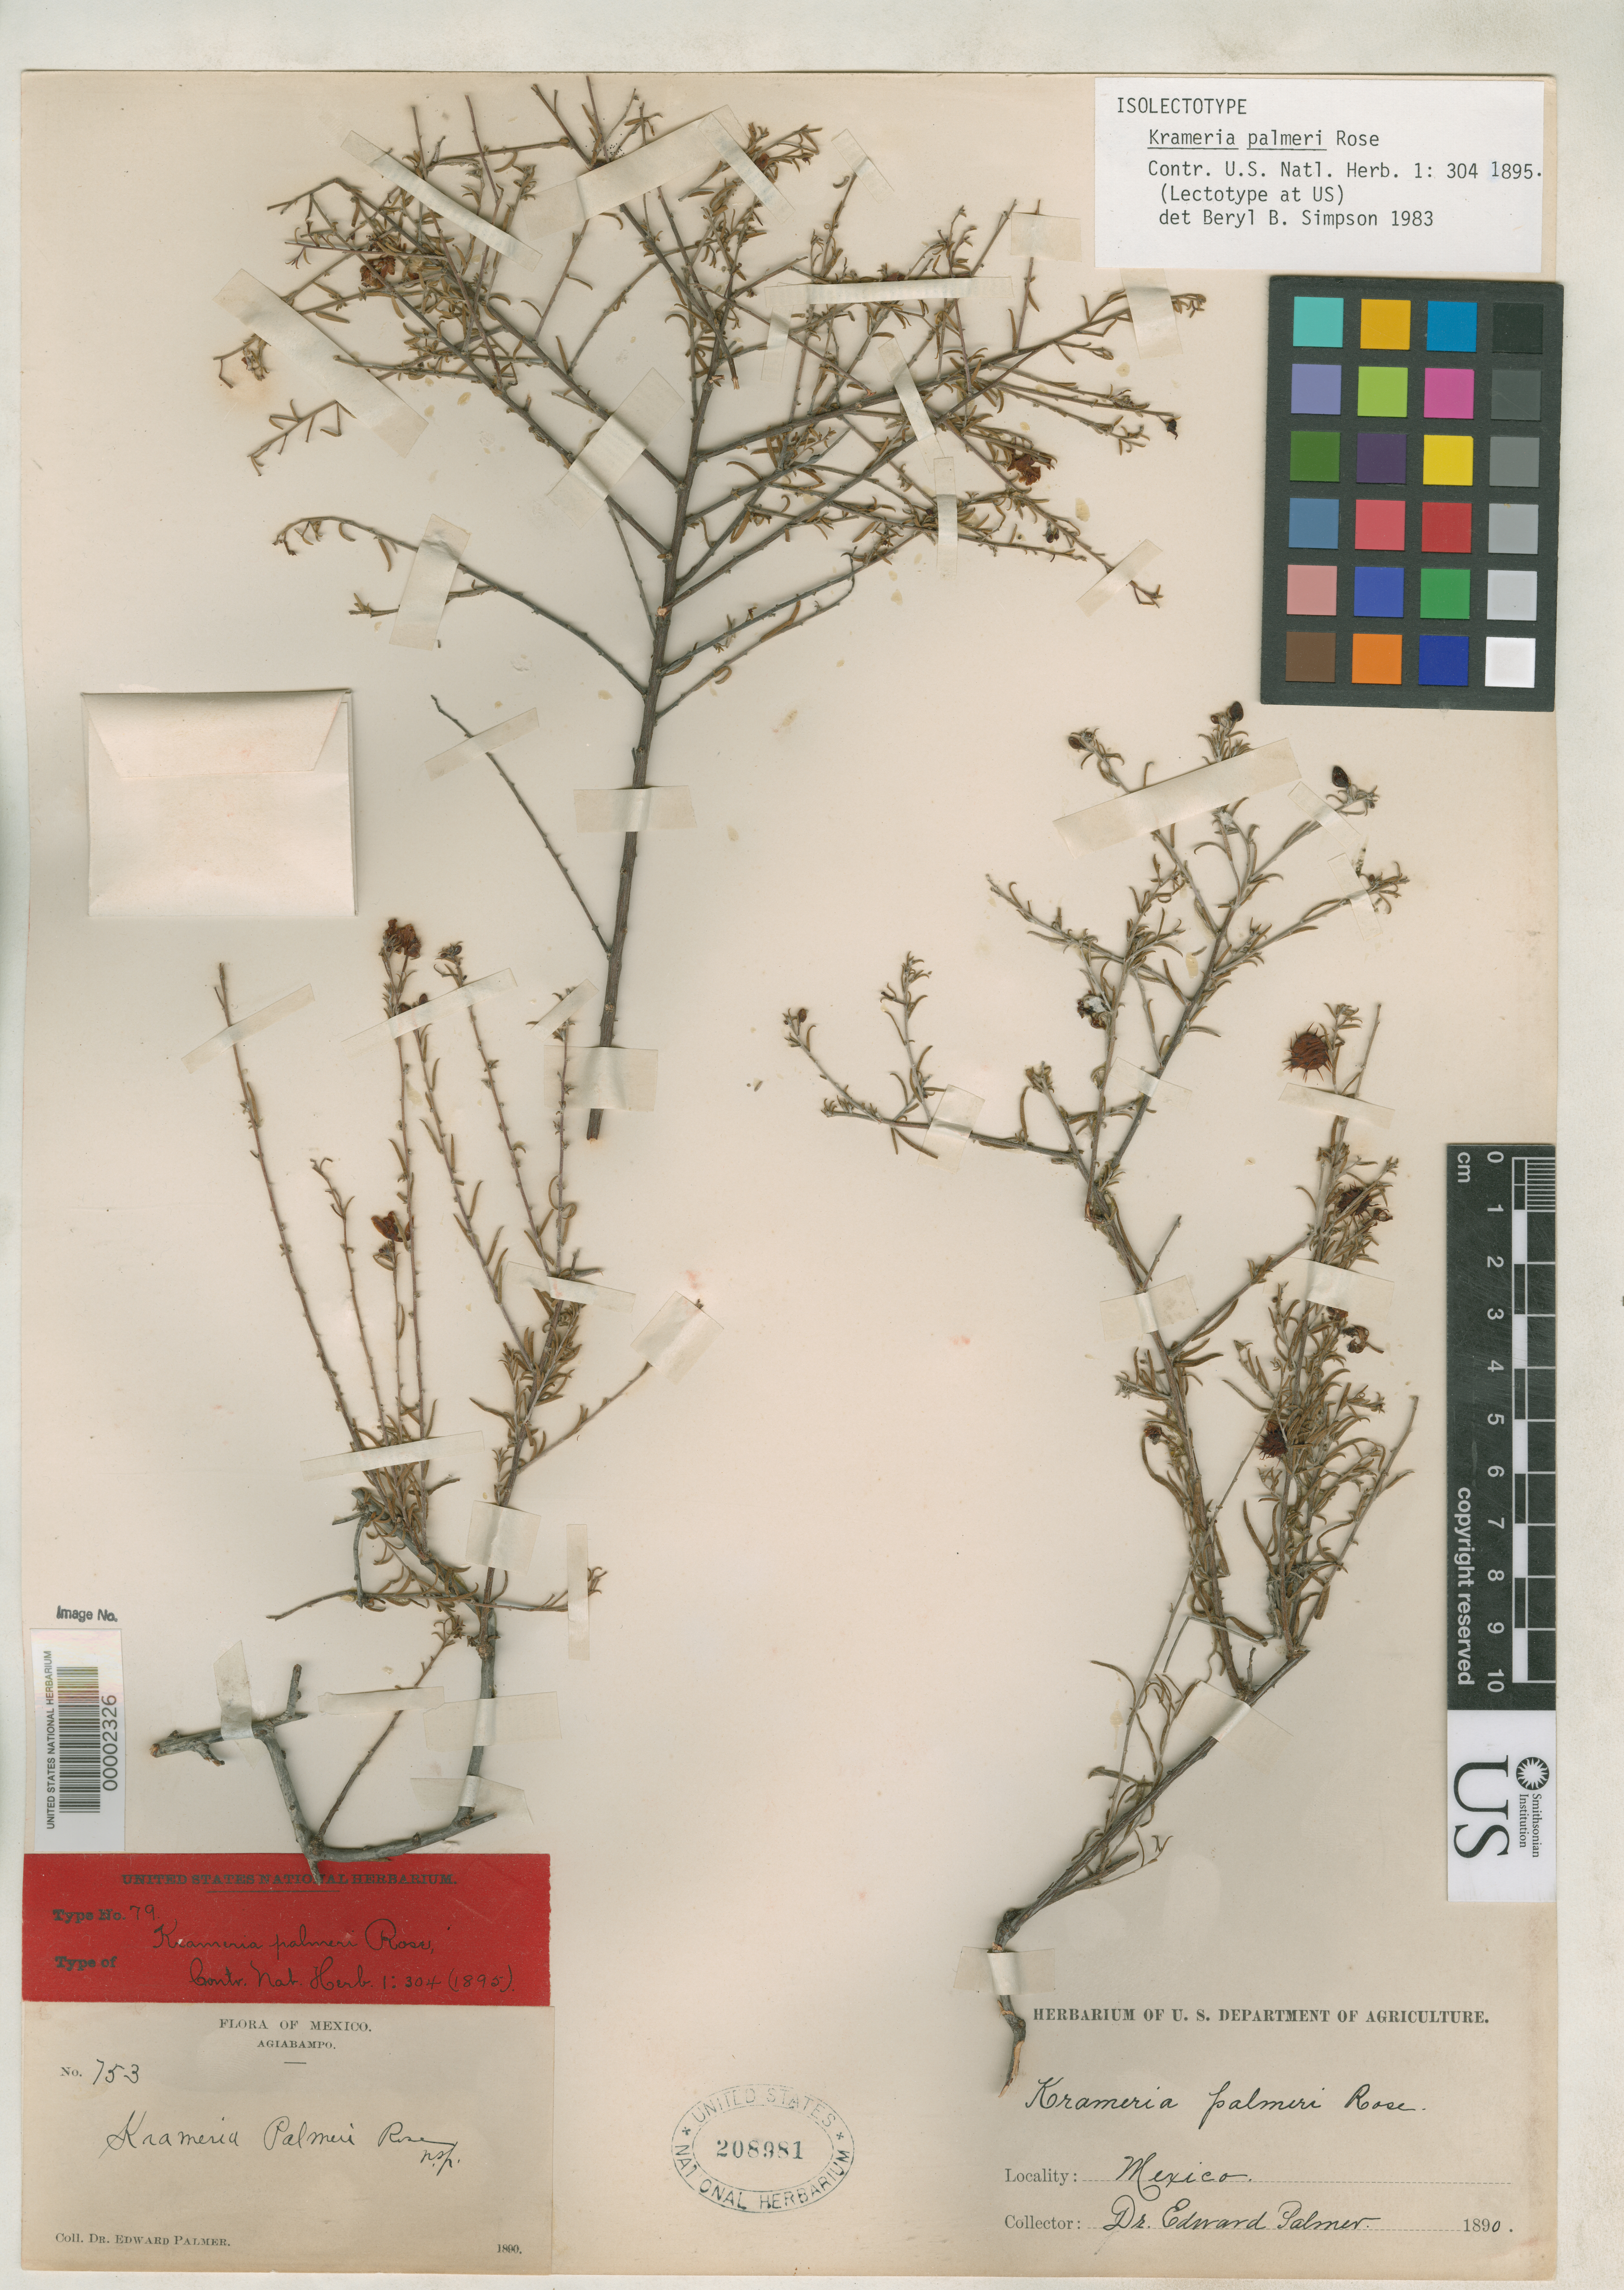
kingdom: Plantae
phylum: Tracheophyta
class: Magnoliopsida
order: Zygophyllales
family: Krameriaceae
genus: Krameria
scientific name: Krameria palmeri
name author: Rose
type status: Isolectotype; Type Collection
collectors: E. Palmer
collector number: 753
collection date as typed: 03 Oct 1890 to 15 Oct 1890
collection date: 1890-10-03/1890-10-15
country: Mexico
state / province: Sinaloa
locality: Agiabampo.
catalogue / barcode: US 208981